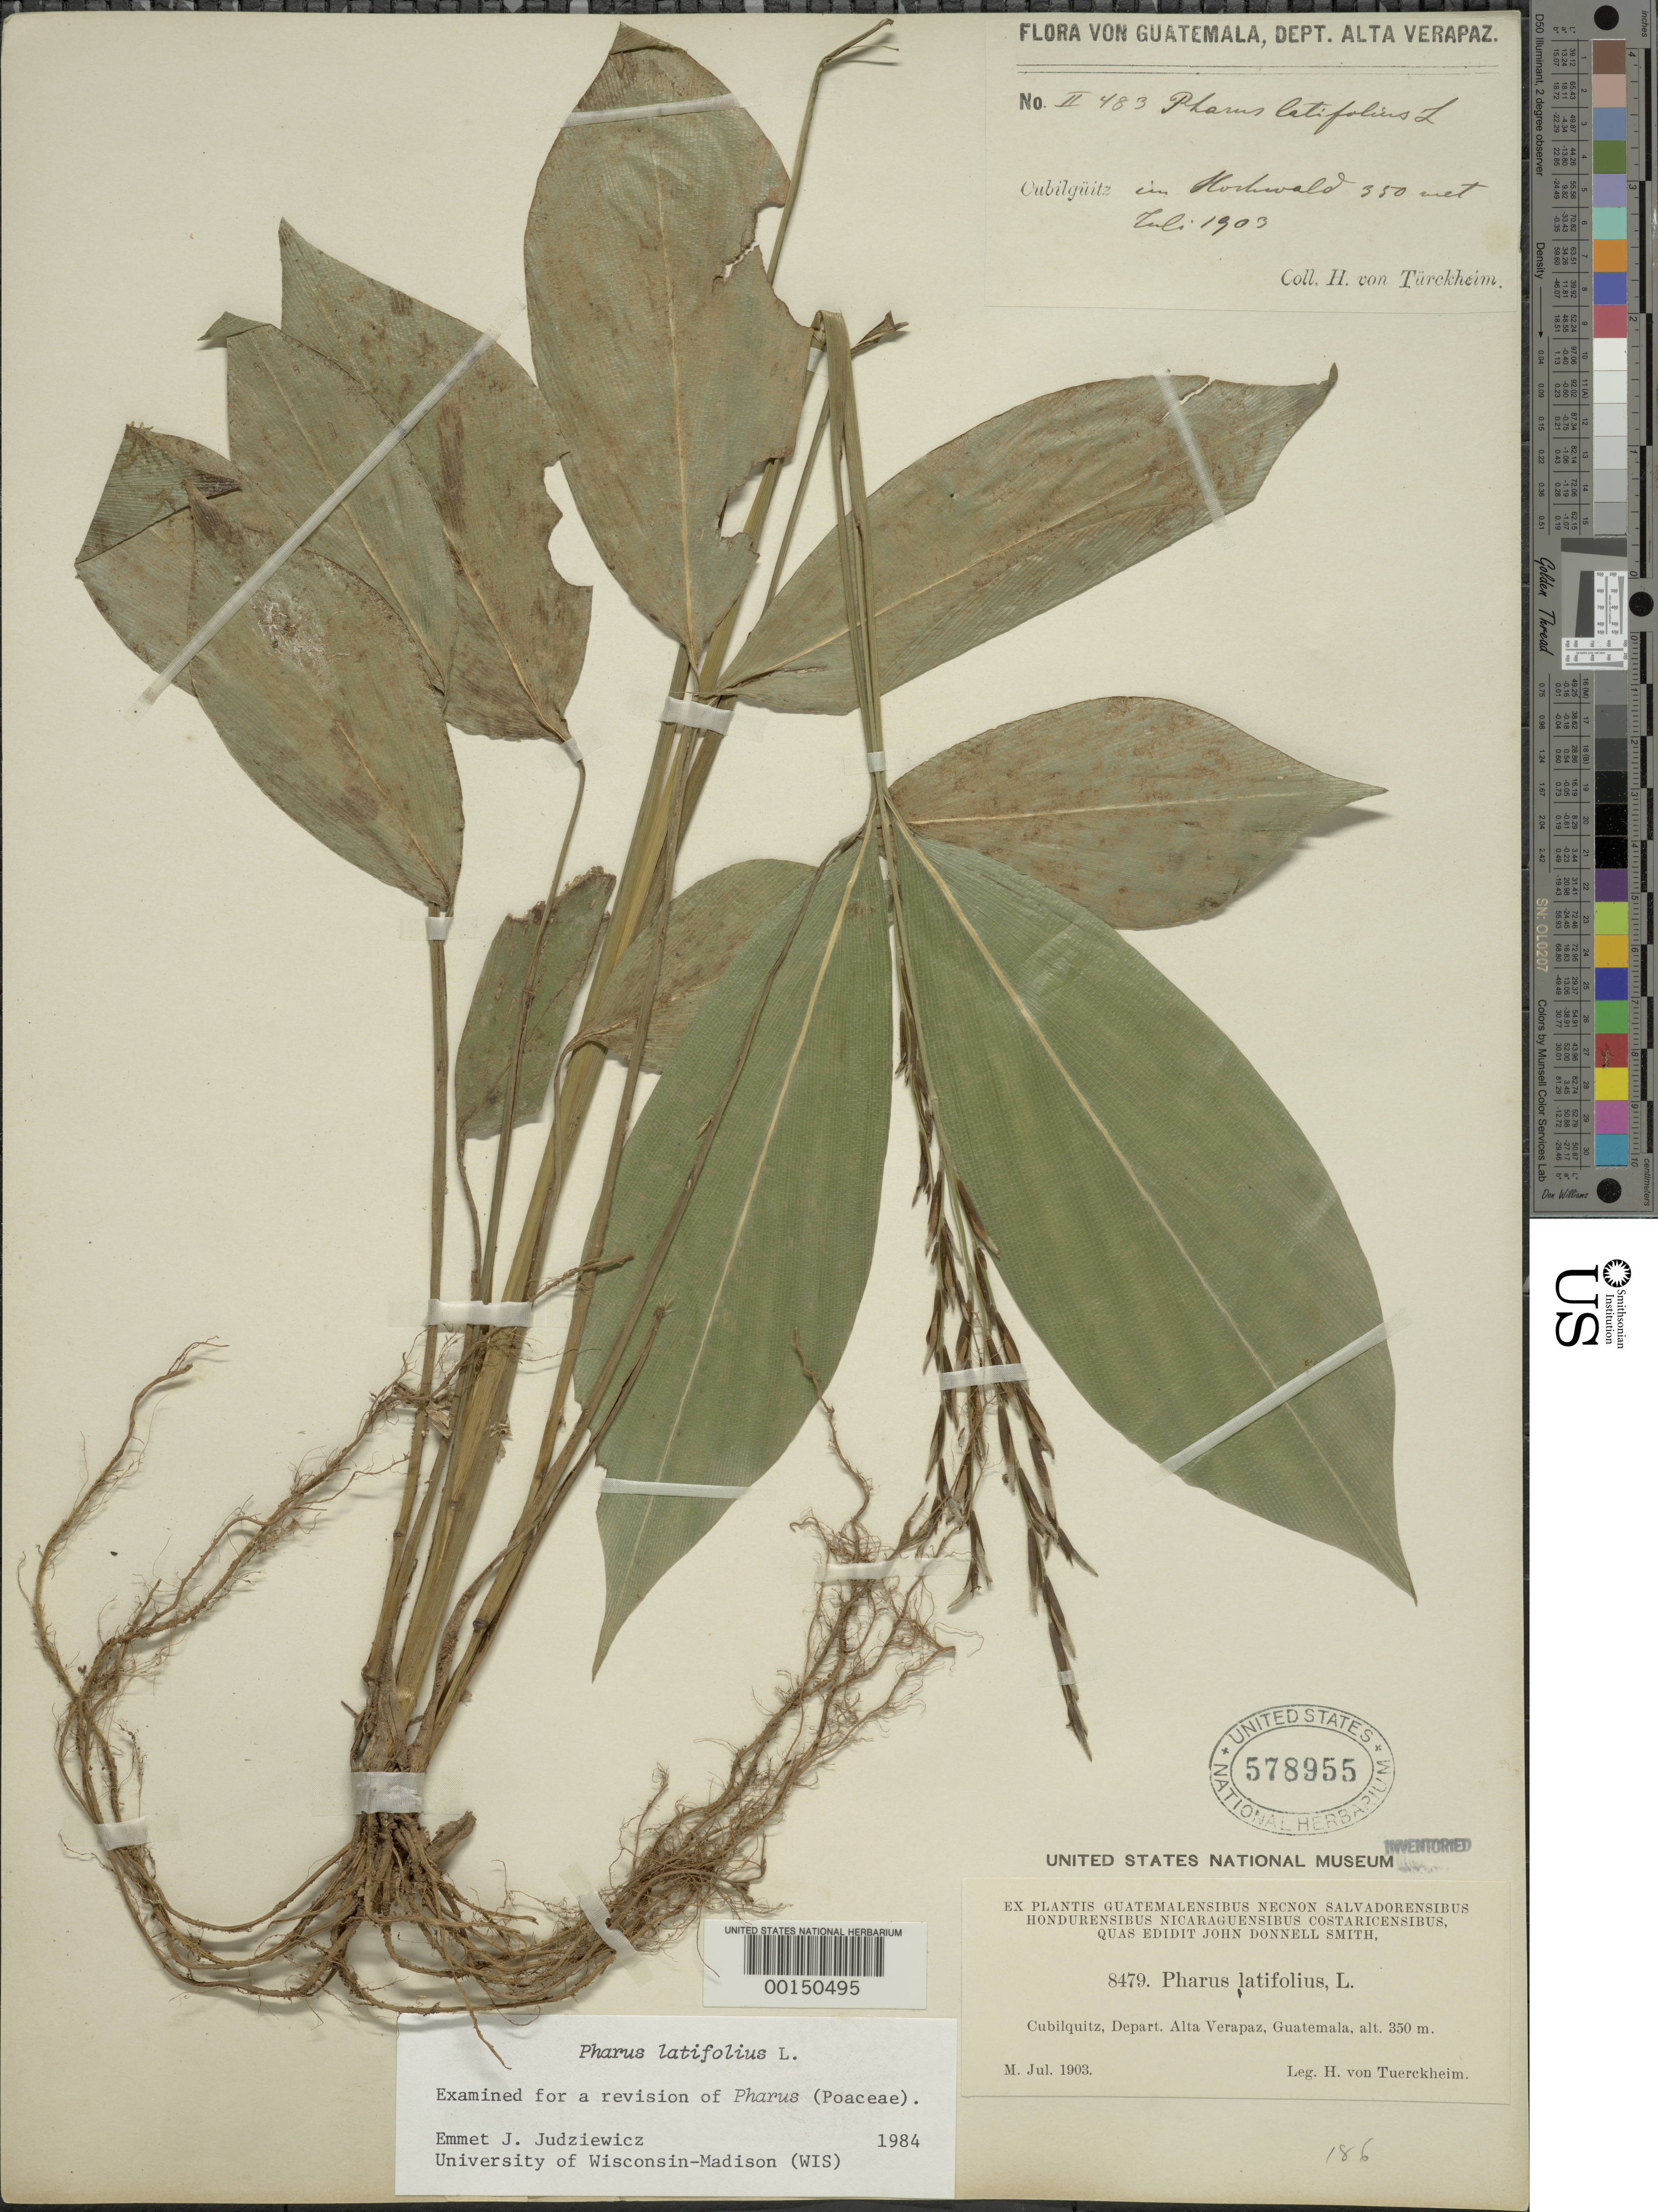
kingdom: Plantae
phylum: Tracheophyta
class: Liliopsida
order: Poales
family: Poaceae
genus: Pharus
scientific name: Pharus latifolius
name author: L.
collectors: H. von Türckheim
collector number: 8479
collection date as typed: Jul 1903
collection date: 1903-07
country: Guatemala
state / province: Alta Verapaz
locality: Cubilquitz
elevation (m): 350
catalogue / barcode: US 578955